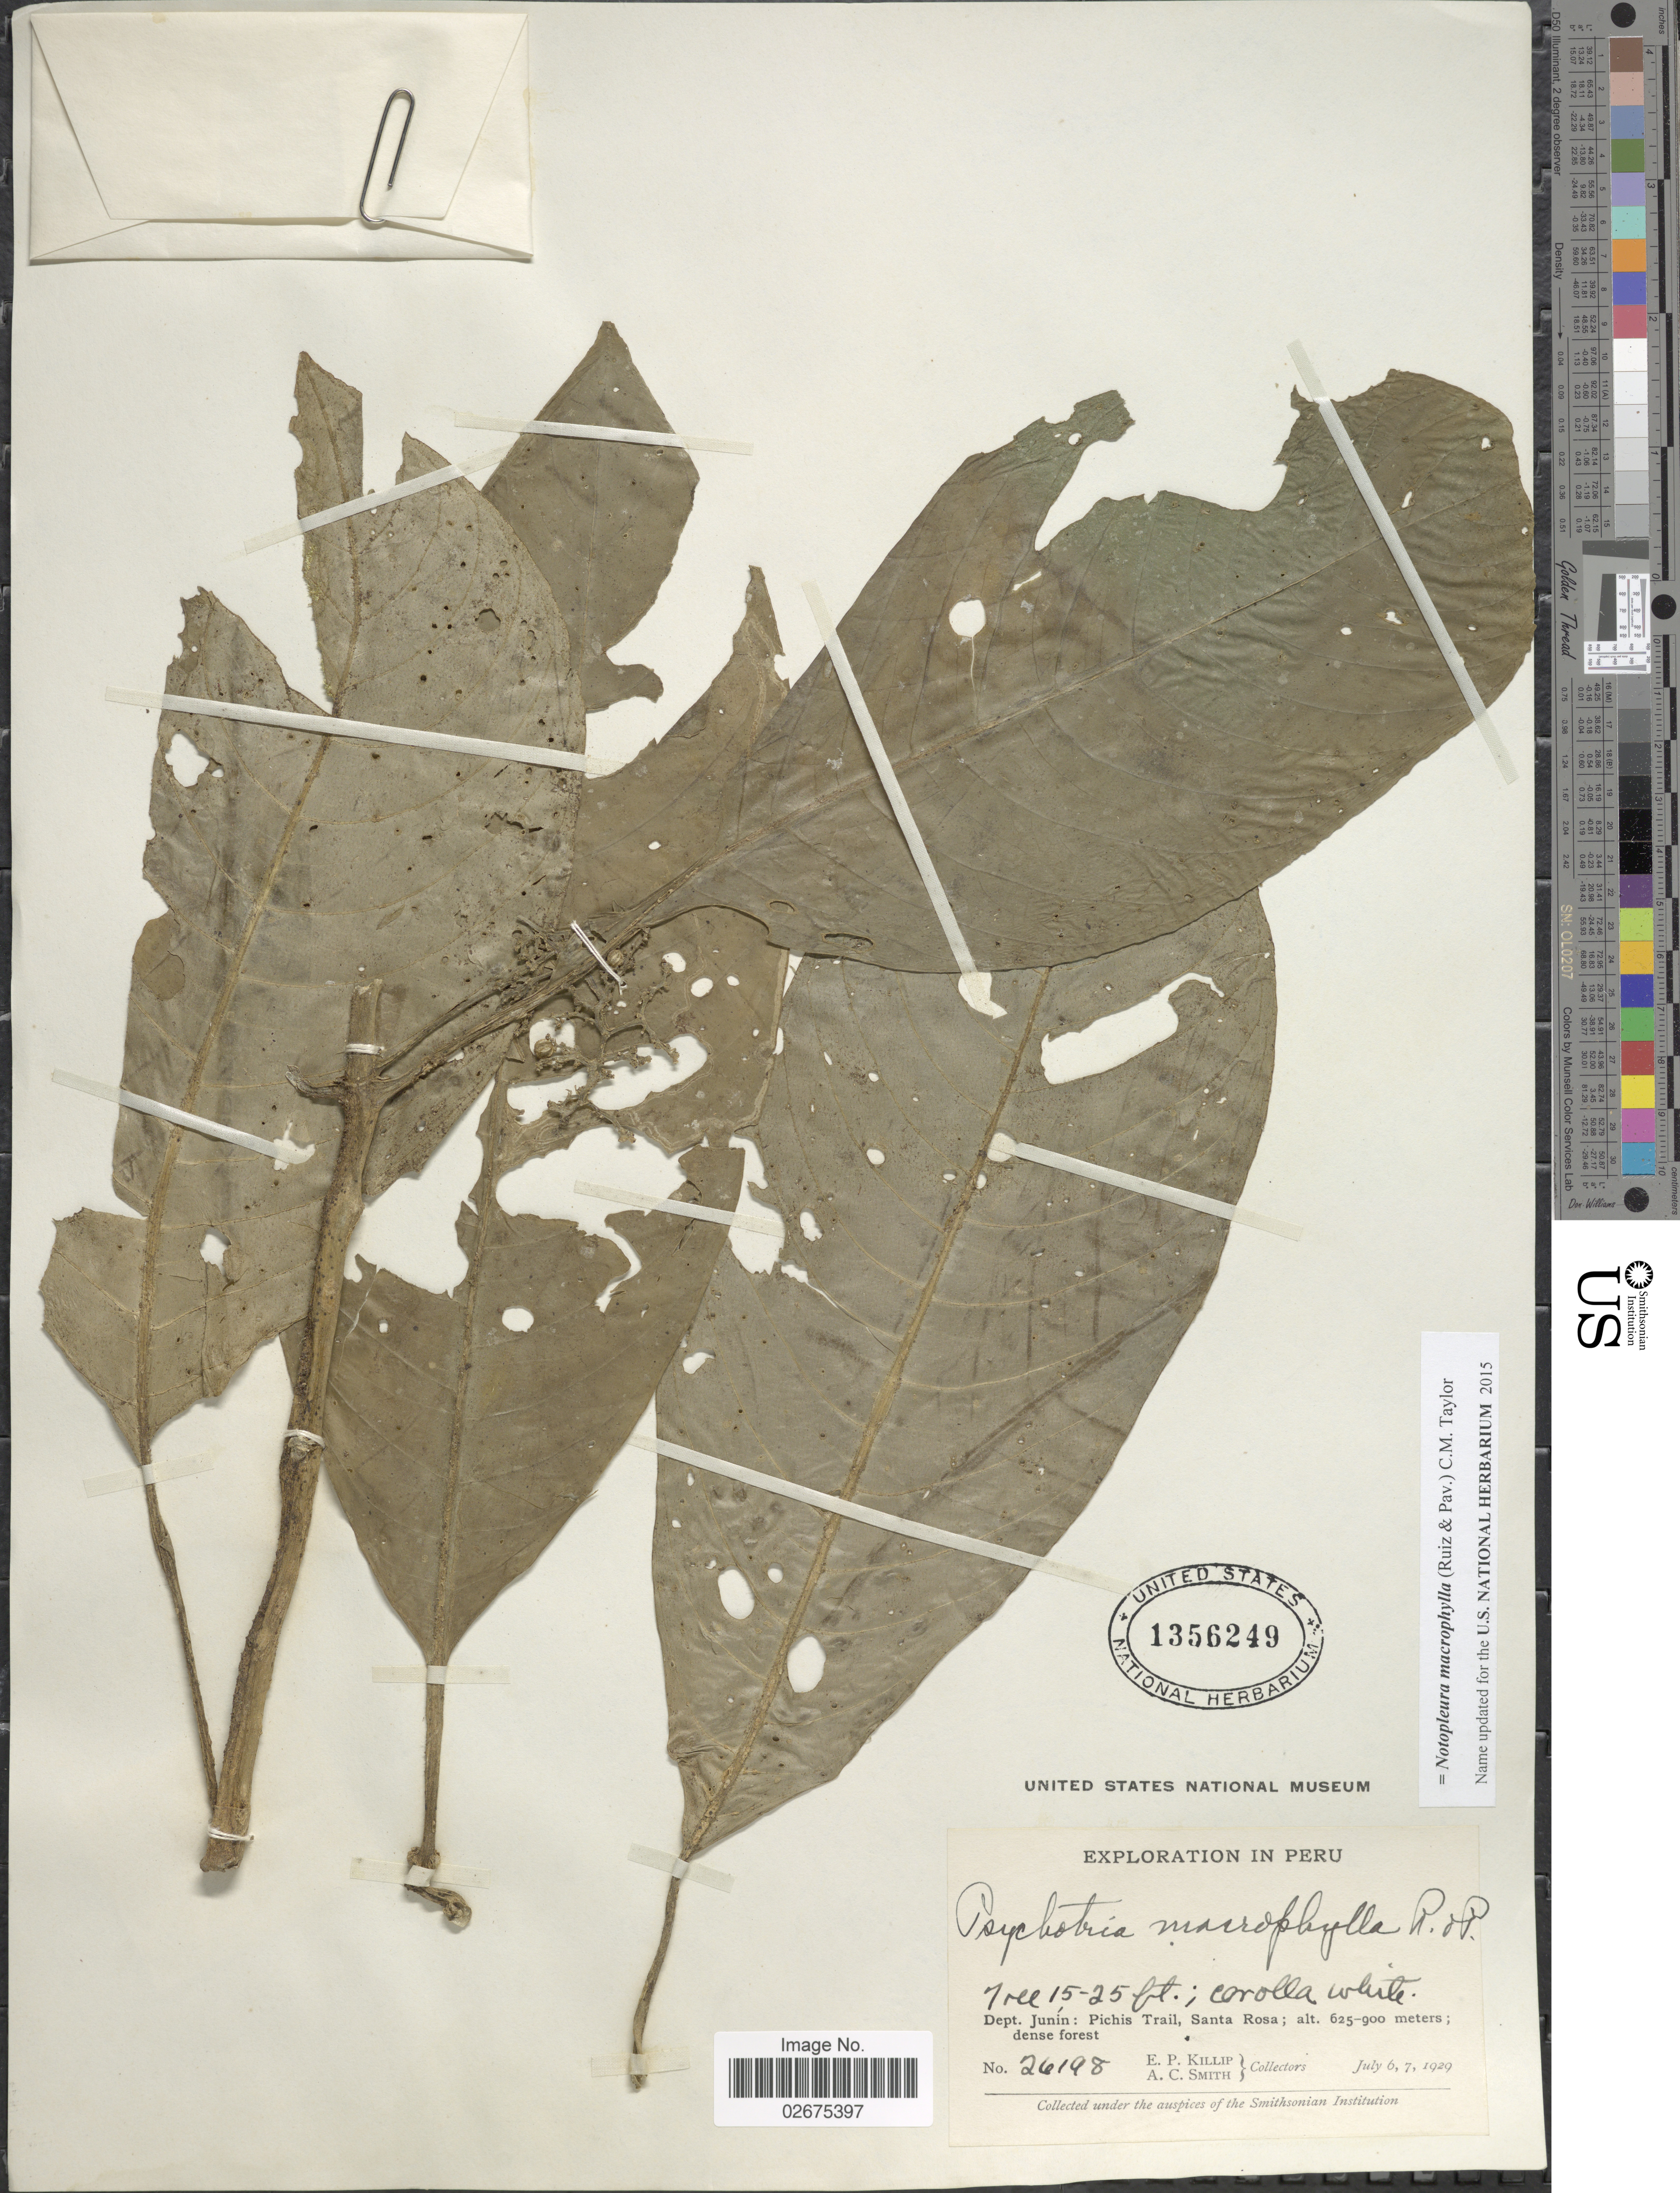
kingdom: Plantae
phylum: Tracheophyta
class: Magnoliopsida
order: Gentianales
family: Rubiaceae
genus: Notopleura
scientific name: Notopleura macrophylla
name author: (Ruiz & Pav.) C.M. Taylor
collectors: E. P. Killip & A. C. Smith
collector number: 26198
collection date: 1929-07-06/1929-07-07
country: Peru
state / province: Junín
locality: Dept. Junín: Pichis Trail, Santa Rosa; dense forest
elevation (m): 625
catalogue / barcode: US 1356249